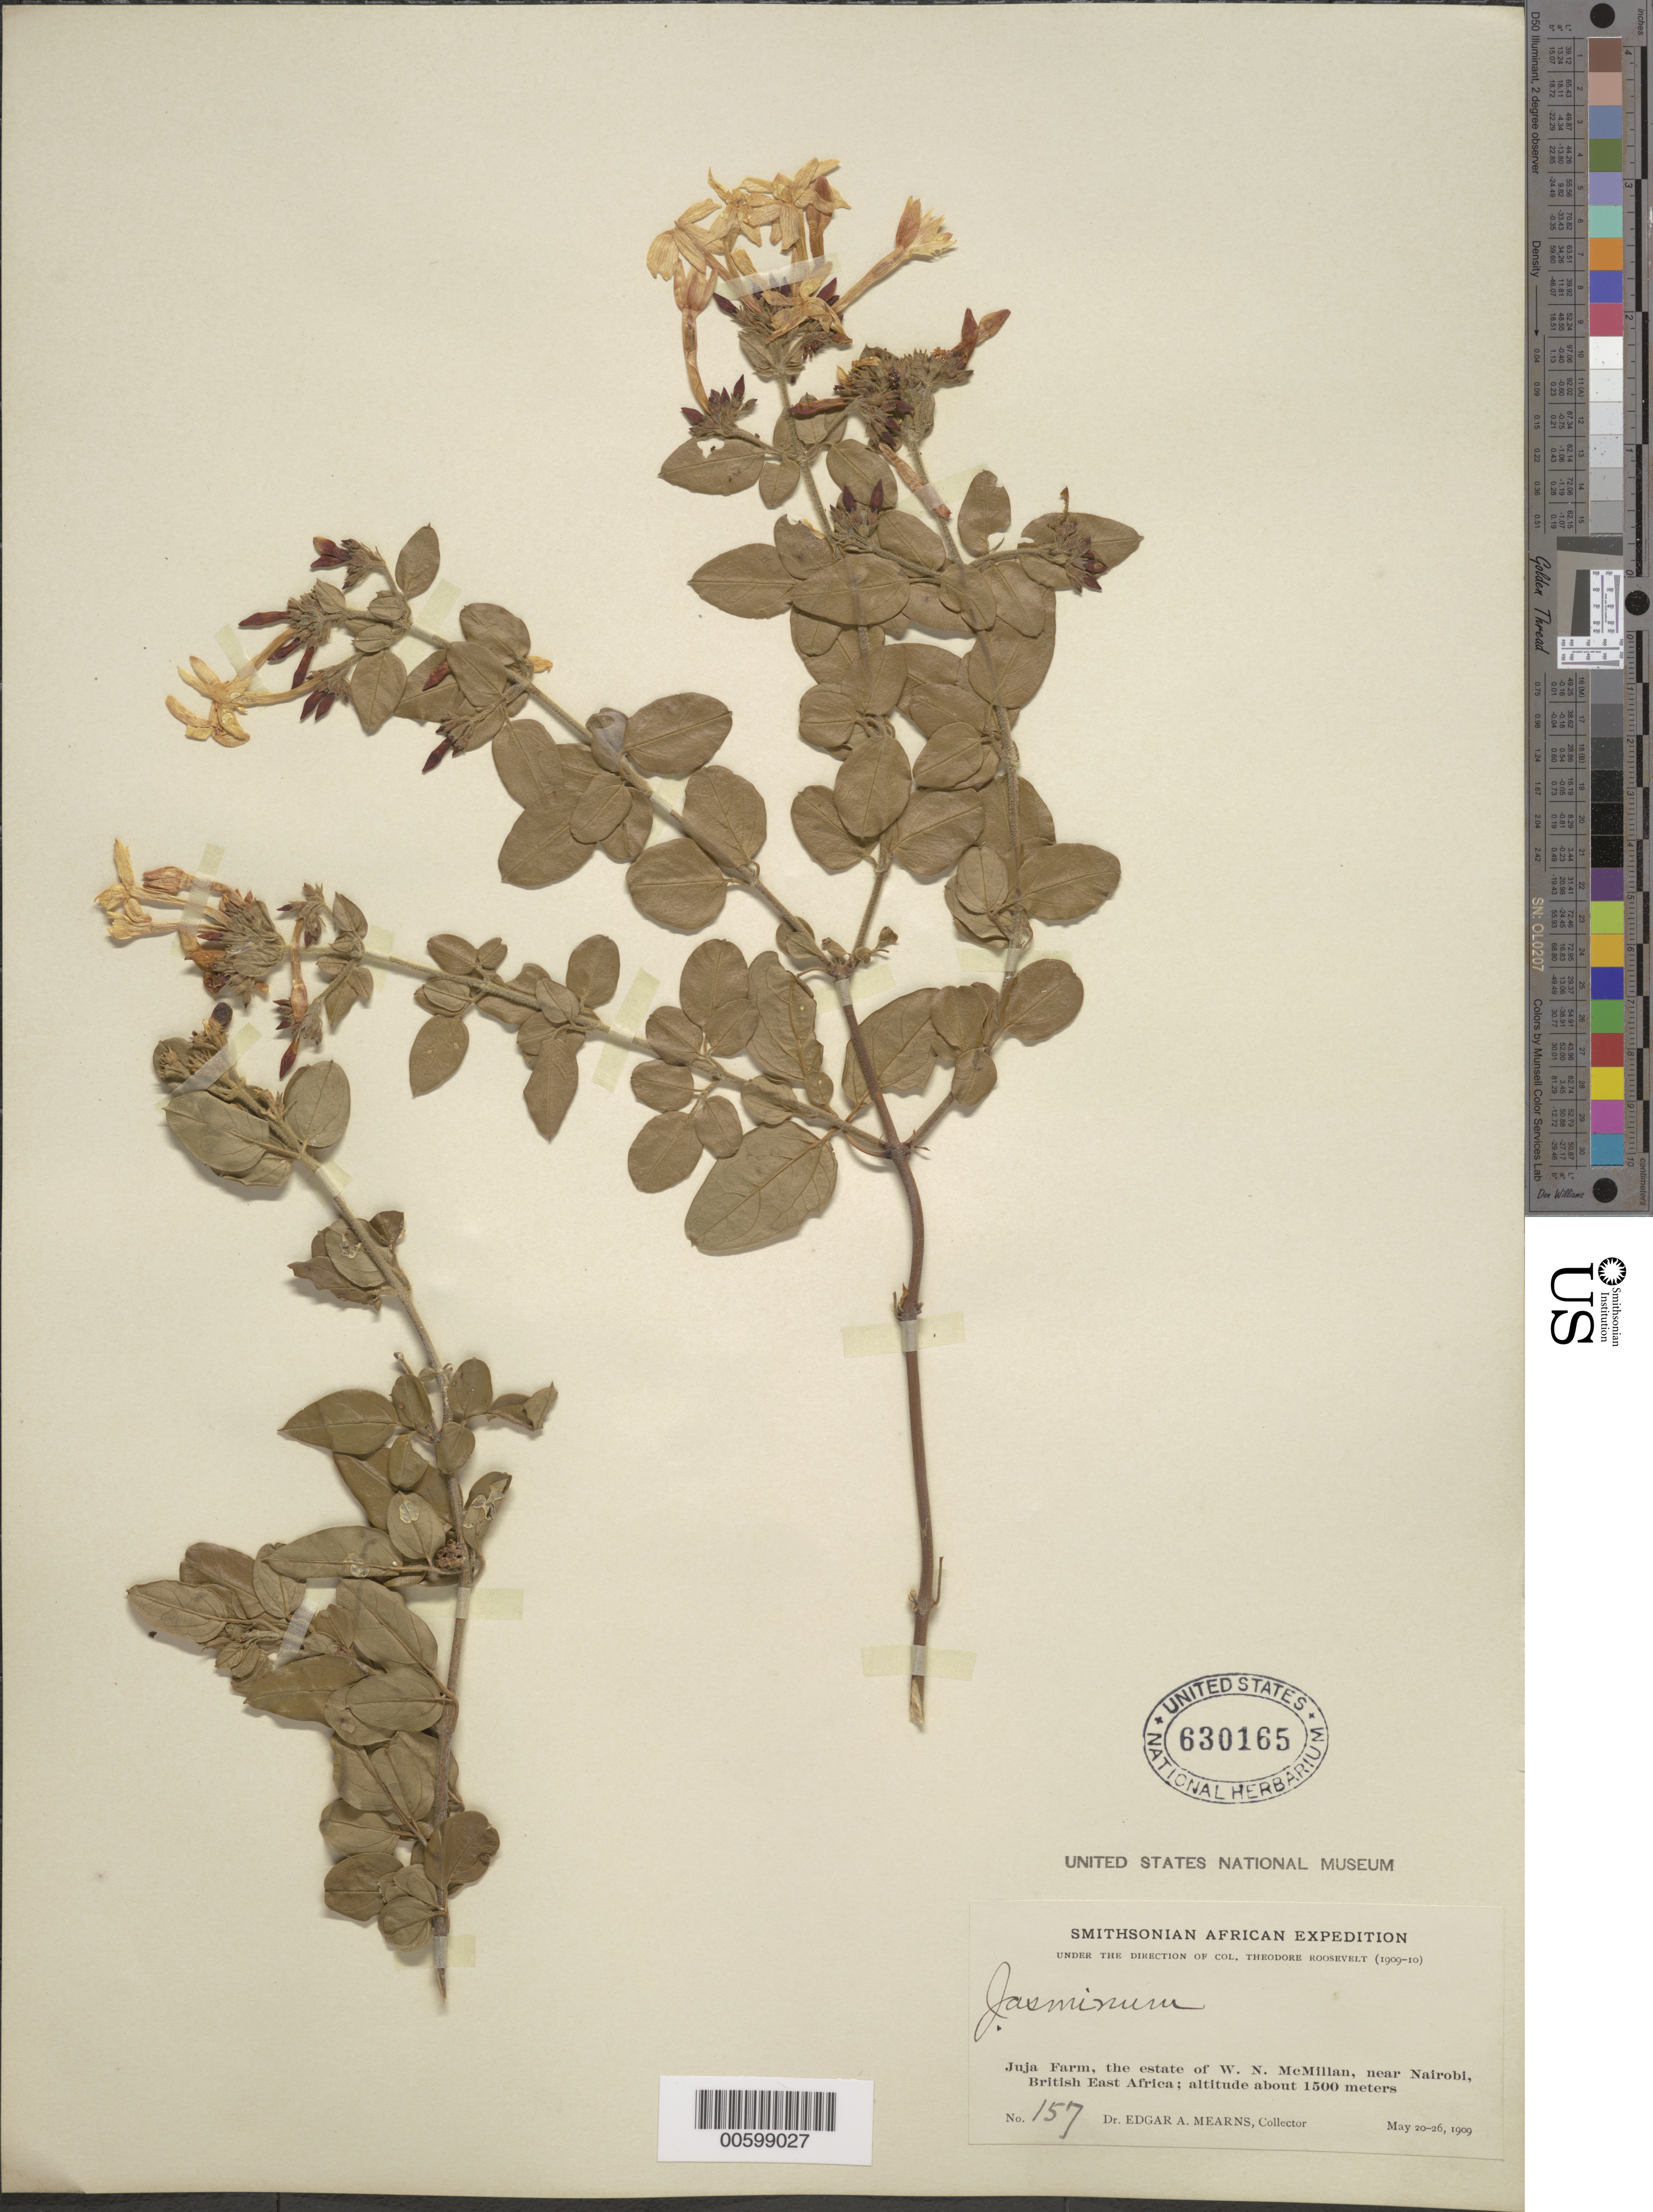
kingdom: Plantae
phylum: Tracheophyta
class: Magnoliopsida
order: Lamiales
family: Oleaceae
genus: Jasminum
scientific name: Jasminum sp.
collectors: E. A. Mearns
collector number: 157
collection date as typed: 20 May 1909 to 26 May 1909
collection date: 1909-05-20/1909-05-26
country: Kenya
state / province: Nairobi Area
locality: Juja Farm, the estate of W.N. McMIllan, near Nairobi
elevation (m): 1500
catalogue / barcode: US 630165